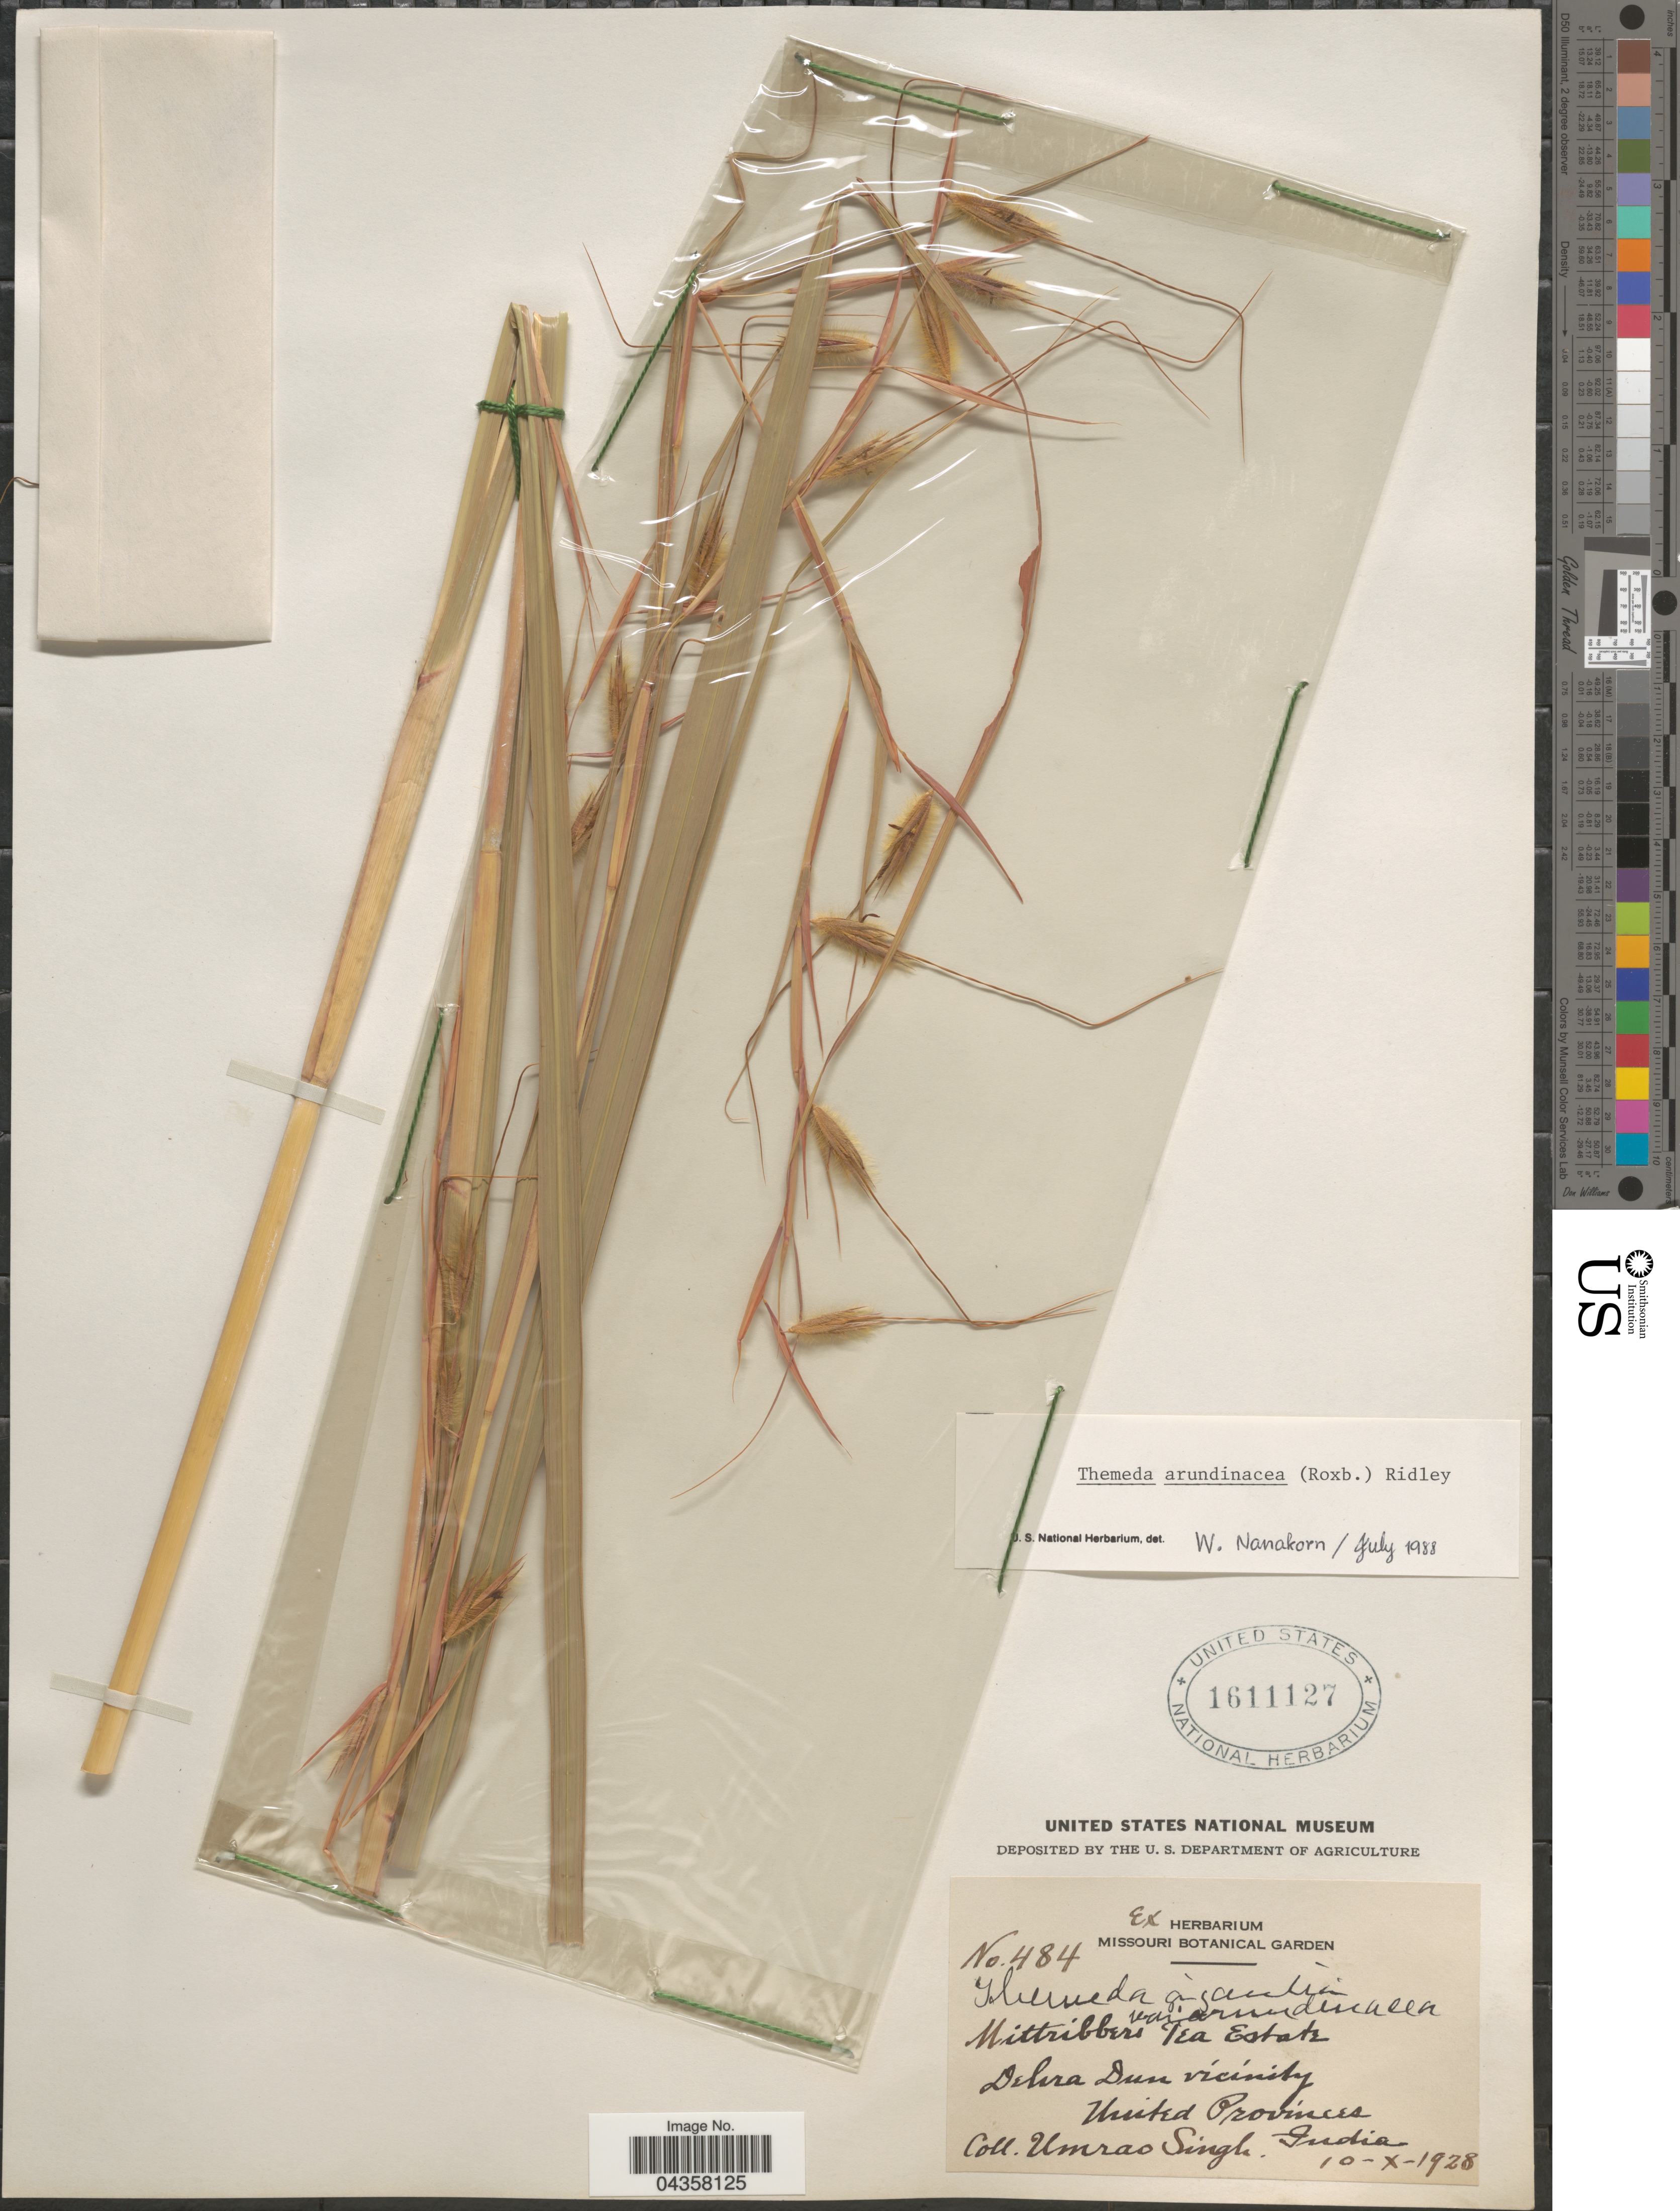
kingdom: Plantae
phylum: Tracheophyta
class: Liliopsida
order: Poales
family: Poaceae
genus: Themeda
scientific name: Themeda arundinacea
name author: (Roxb.) Ridl.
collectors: U. Singh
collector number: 484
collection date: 1928-10-10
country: India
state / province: Uttarakhand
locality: Mittribbers Tea Estate. Dehra Dun vicinity. United Provinces.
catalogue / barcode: US 1611127